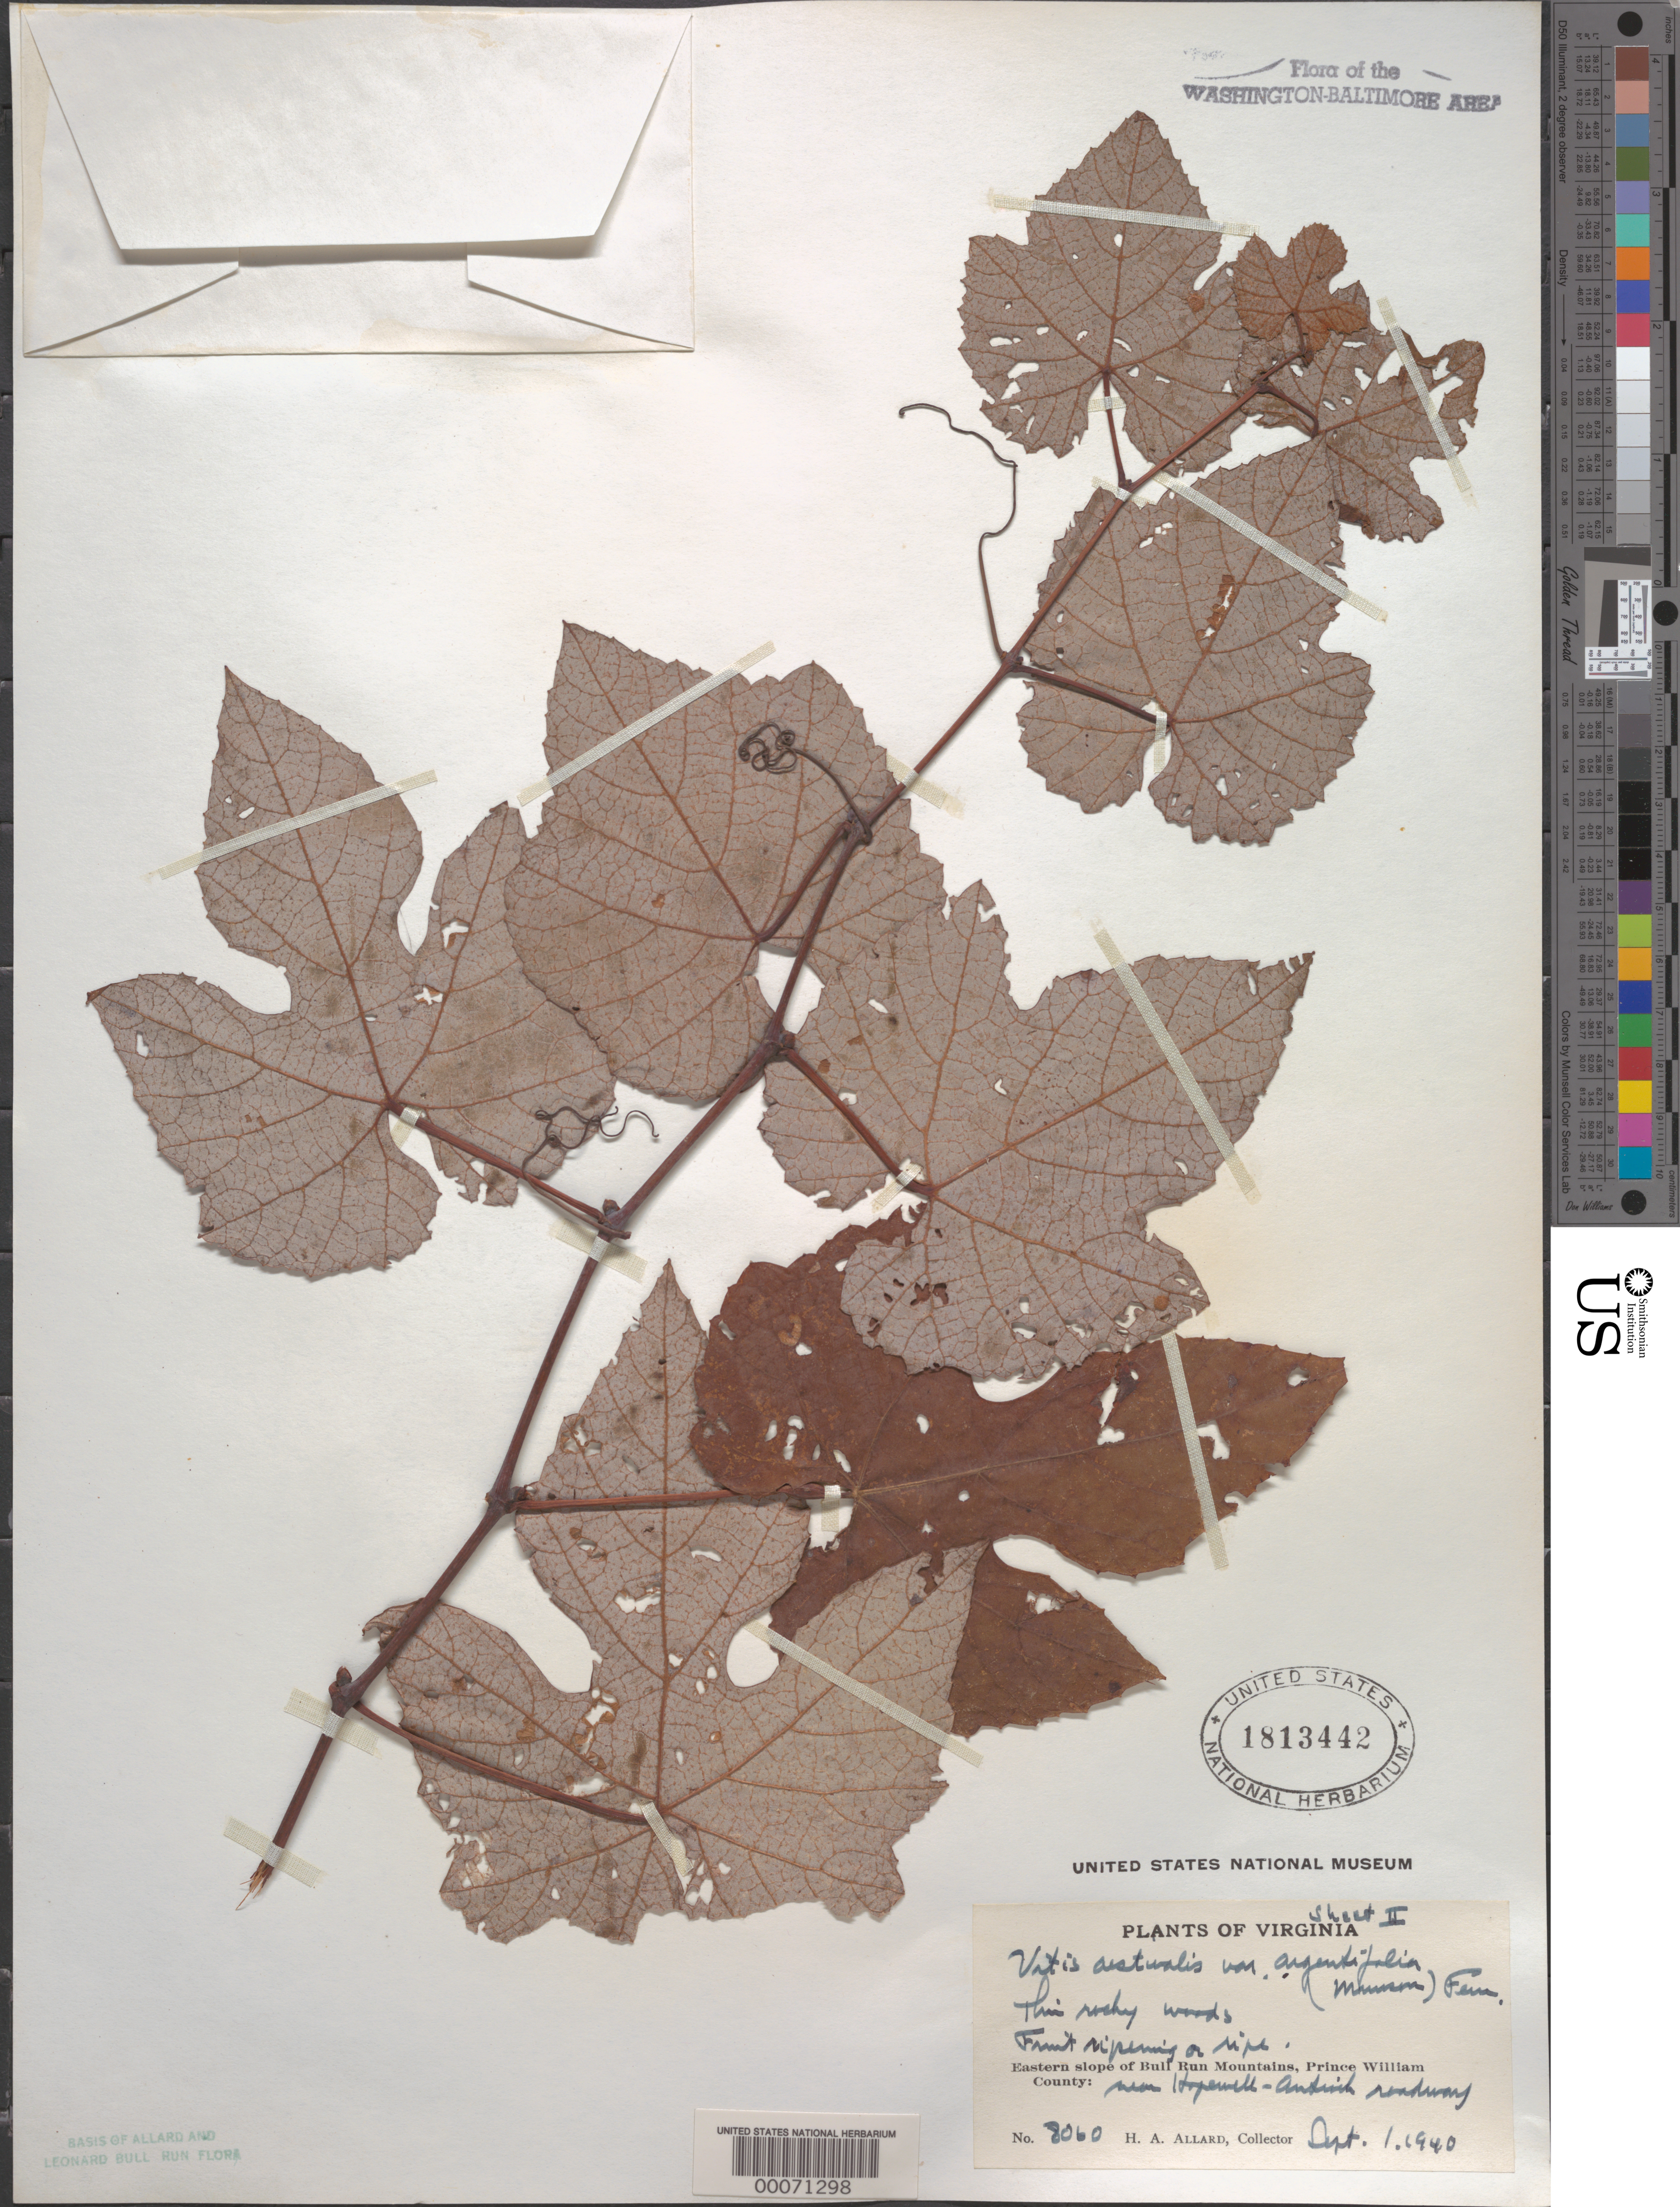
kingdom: Plantae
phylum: Tracheophyta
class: Magnoliopsida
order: Vitales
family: Vitaceae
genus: Vitis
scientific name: Vitis aestivalis var. argentifolia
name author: Michx.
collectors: H. A. Allard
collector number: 8060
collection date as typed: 01 Sep 1940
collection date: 1940-09-01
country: United States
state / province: Virginia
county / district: Prince William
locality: Hopewell-Antioch Roadway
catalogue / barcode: US 1813442